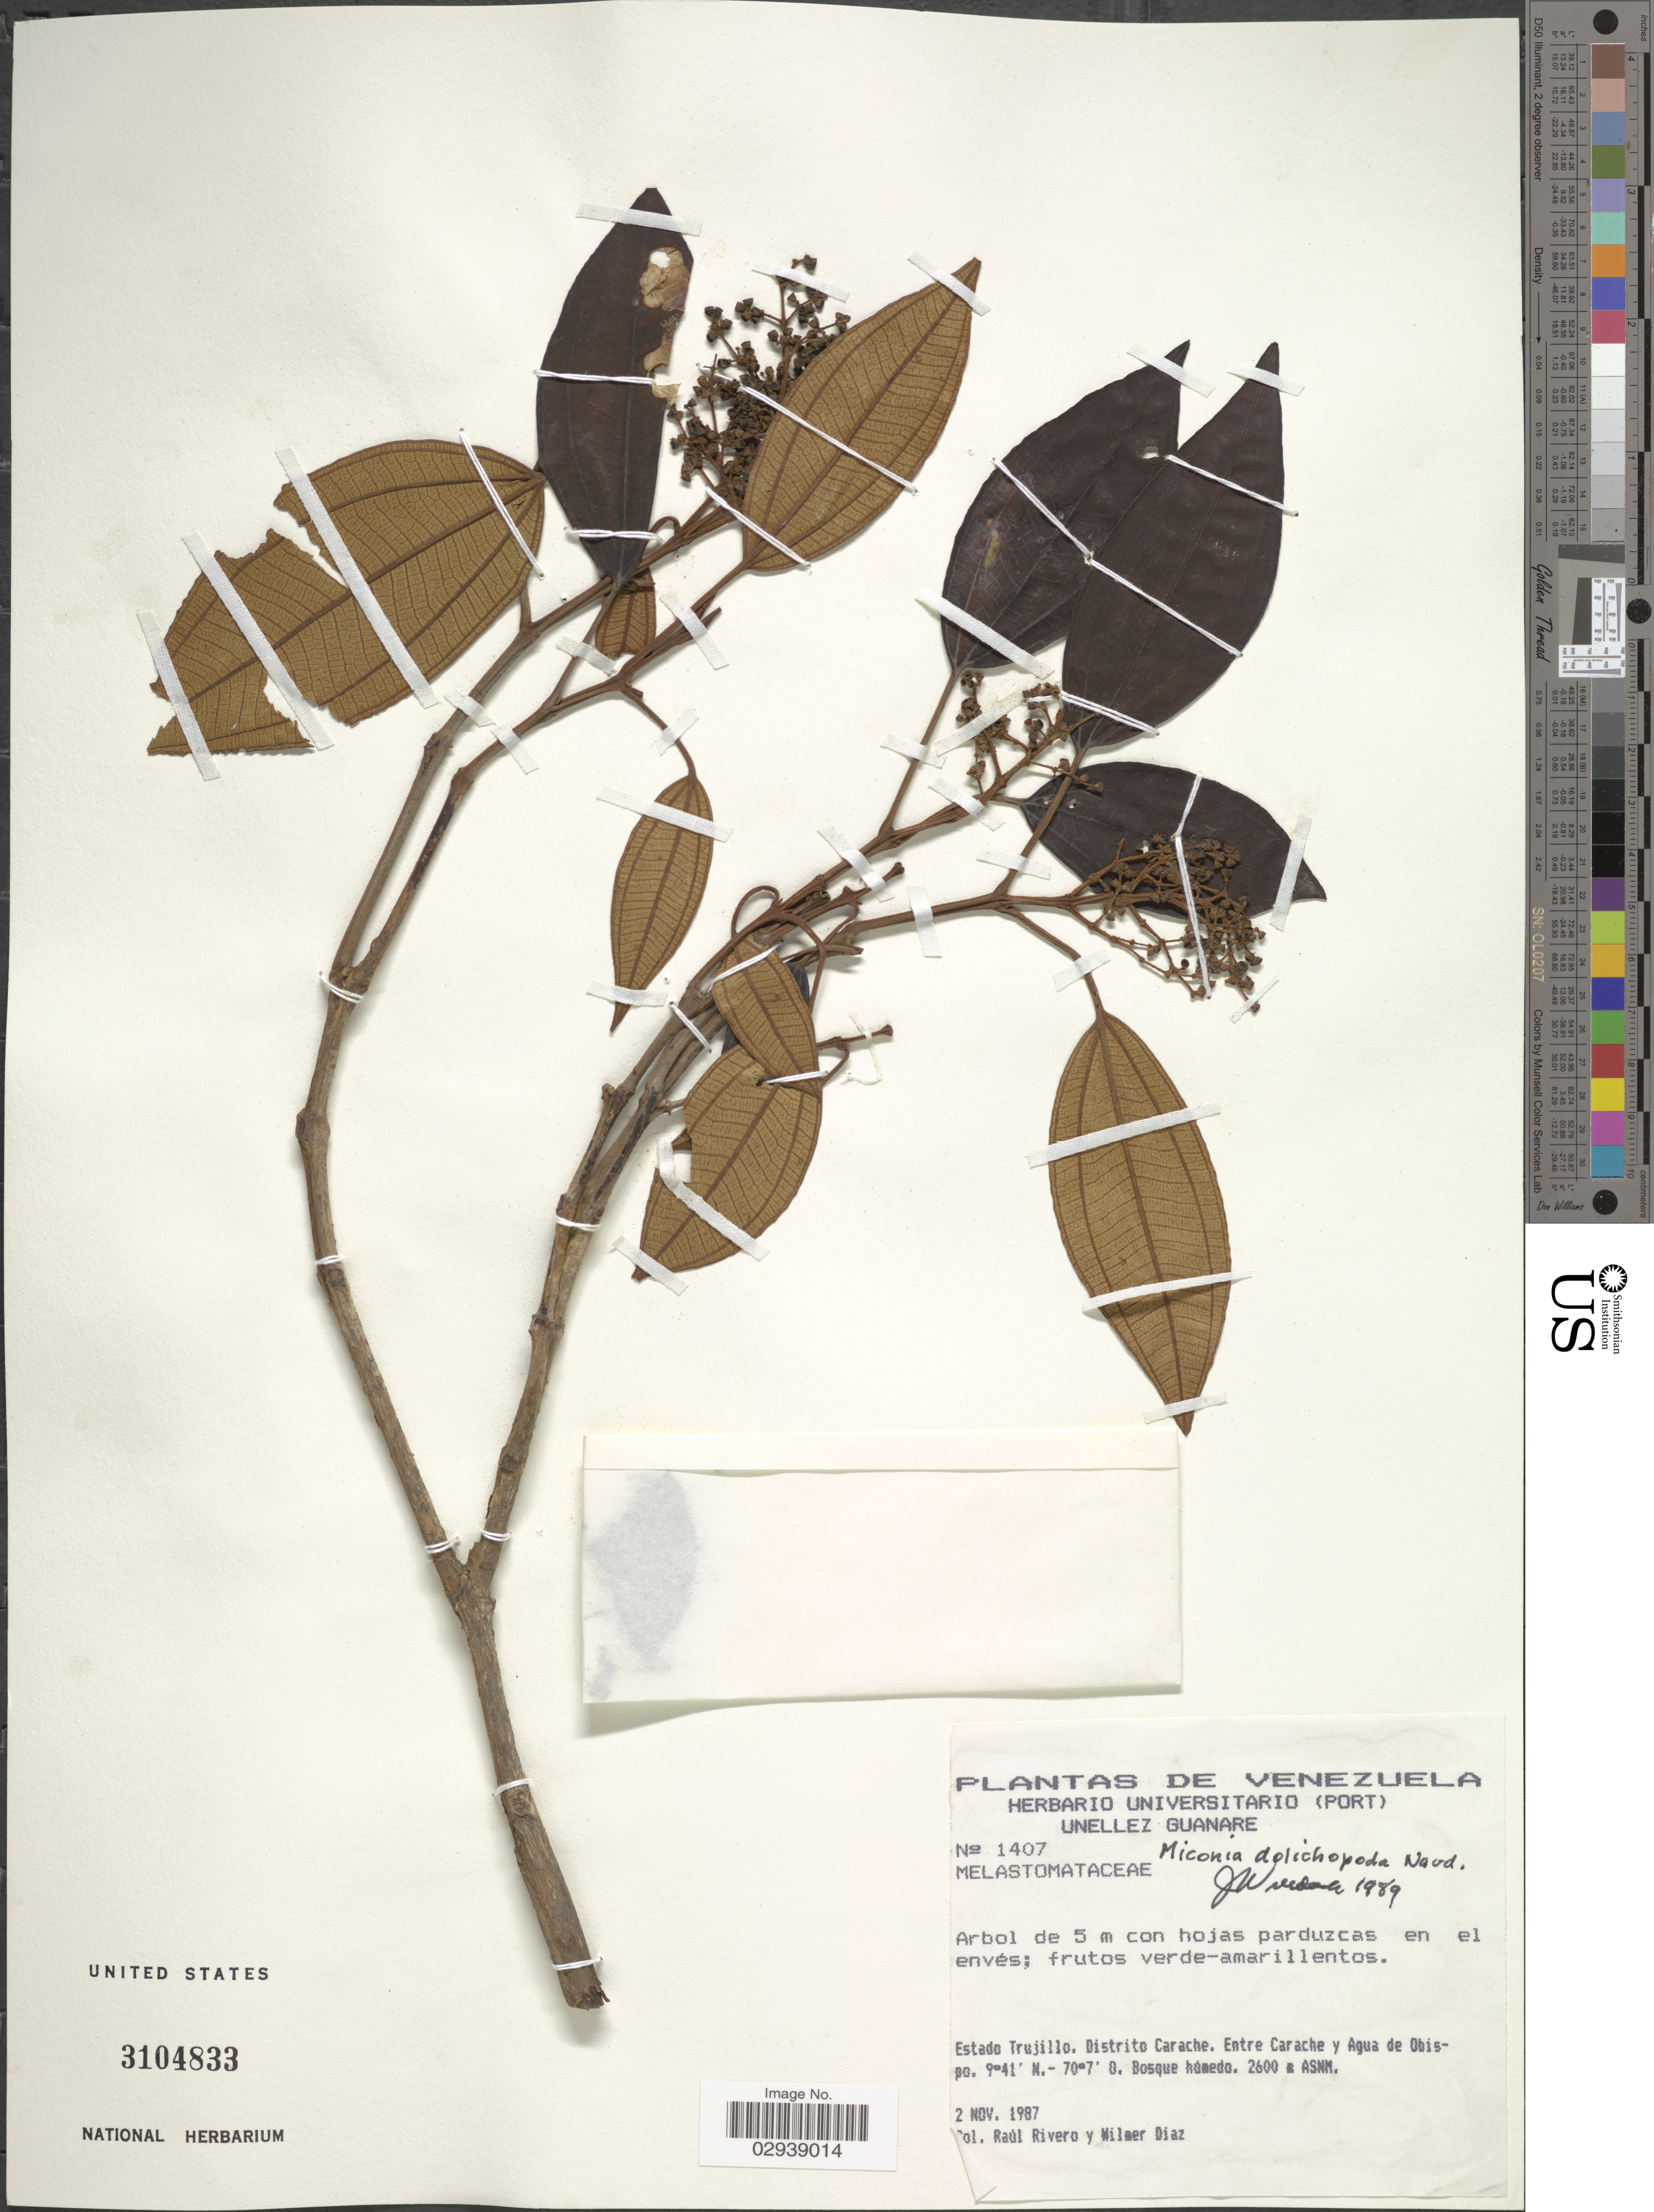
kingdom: Plantae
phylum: Tracheophyta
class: Magnoliopsida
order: Myrtales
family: Melastomataceae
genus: Miconia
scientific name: Miconia dolichopoda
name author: Naudin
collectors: R. Rivero & W. Díaz P.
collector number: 1407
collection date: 1987-11-02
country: Venezuela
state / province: Trujillo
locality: Distrito Carache. Entre Carache y Agua de Obispo.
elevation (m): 2600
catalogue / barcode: US 3104833